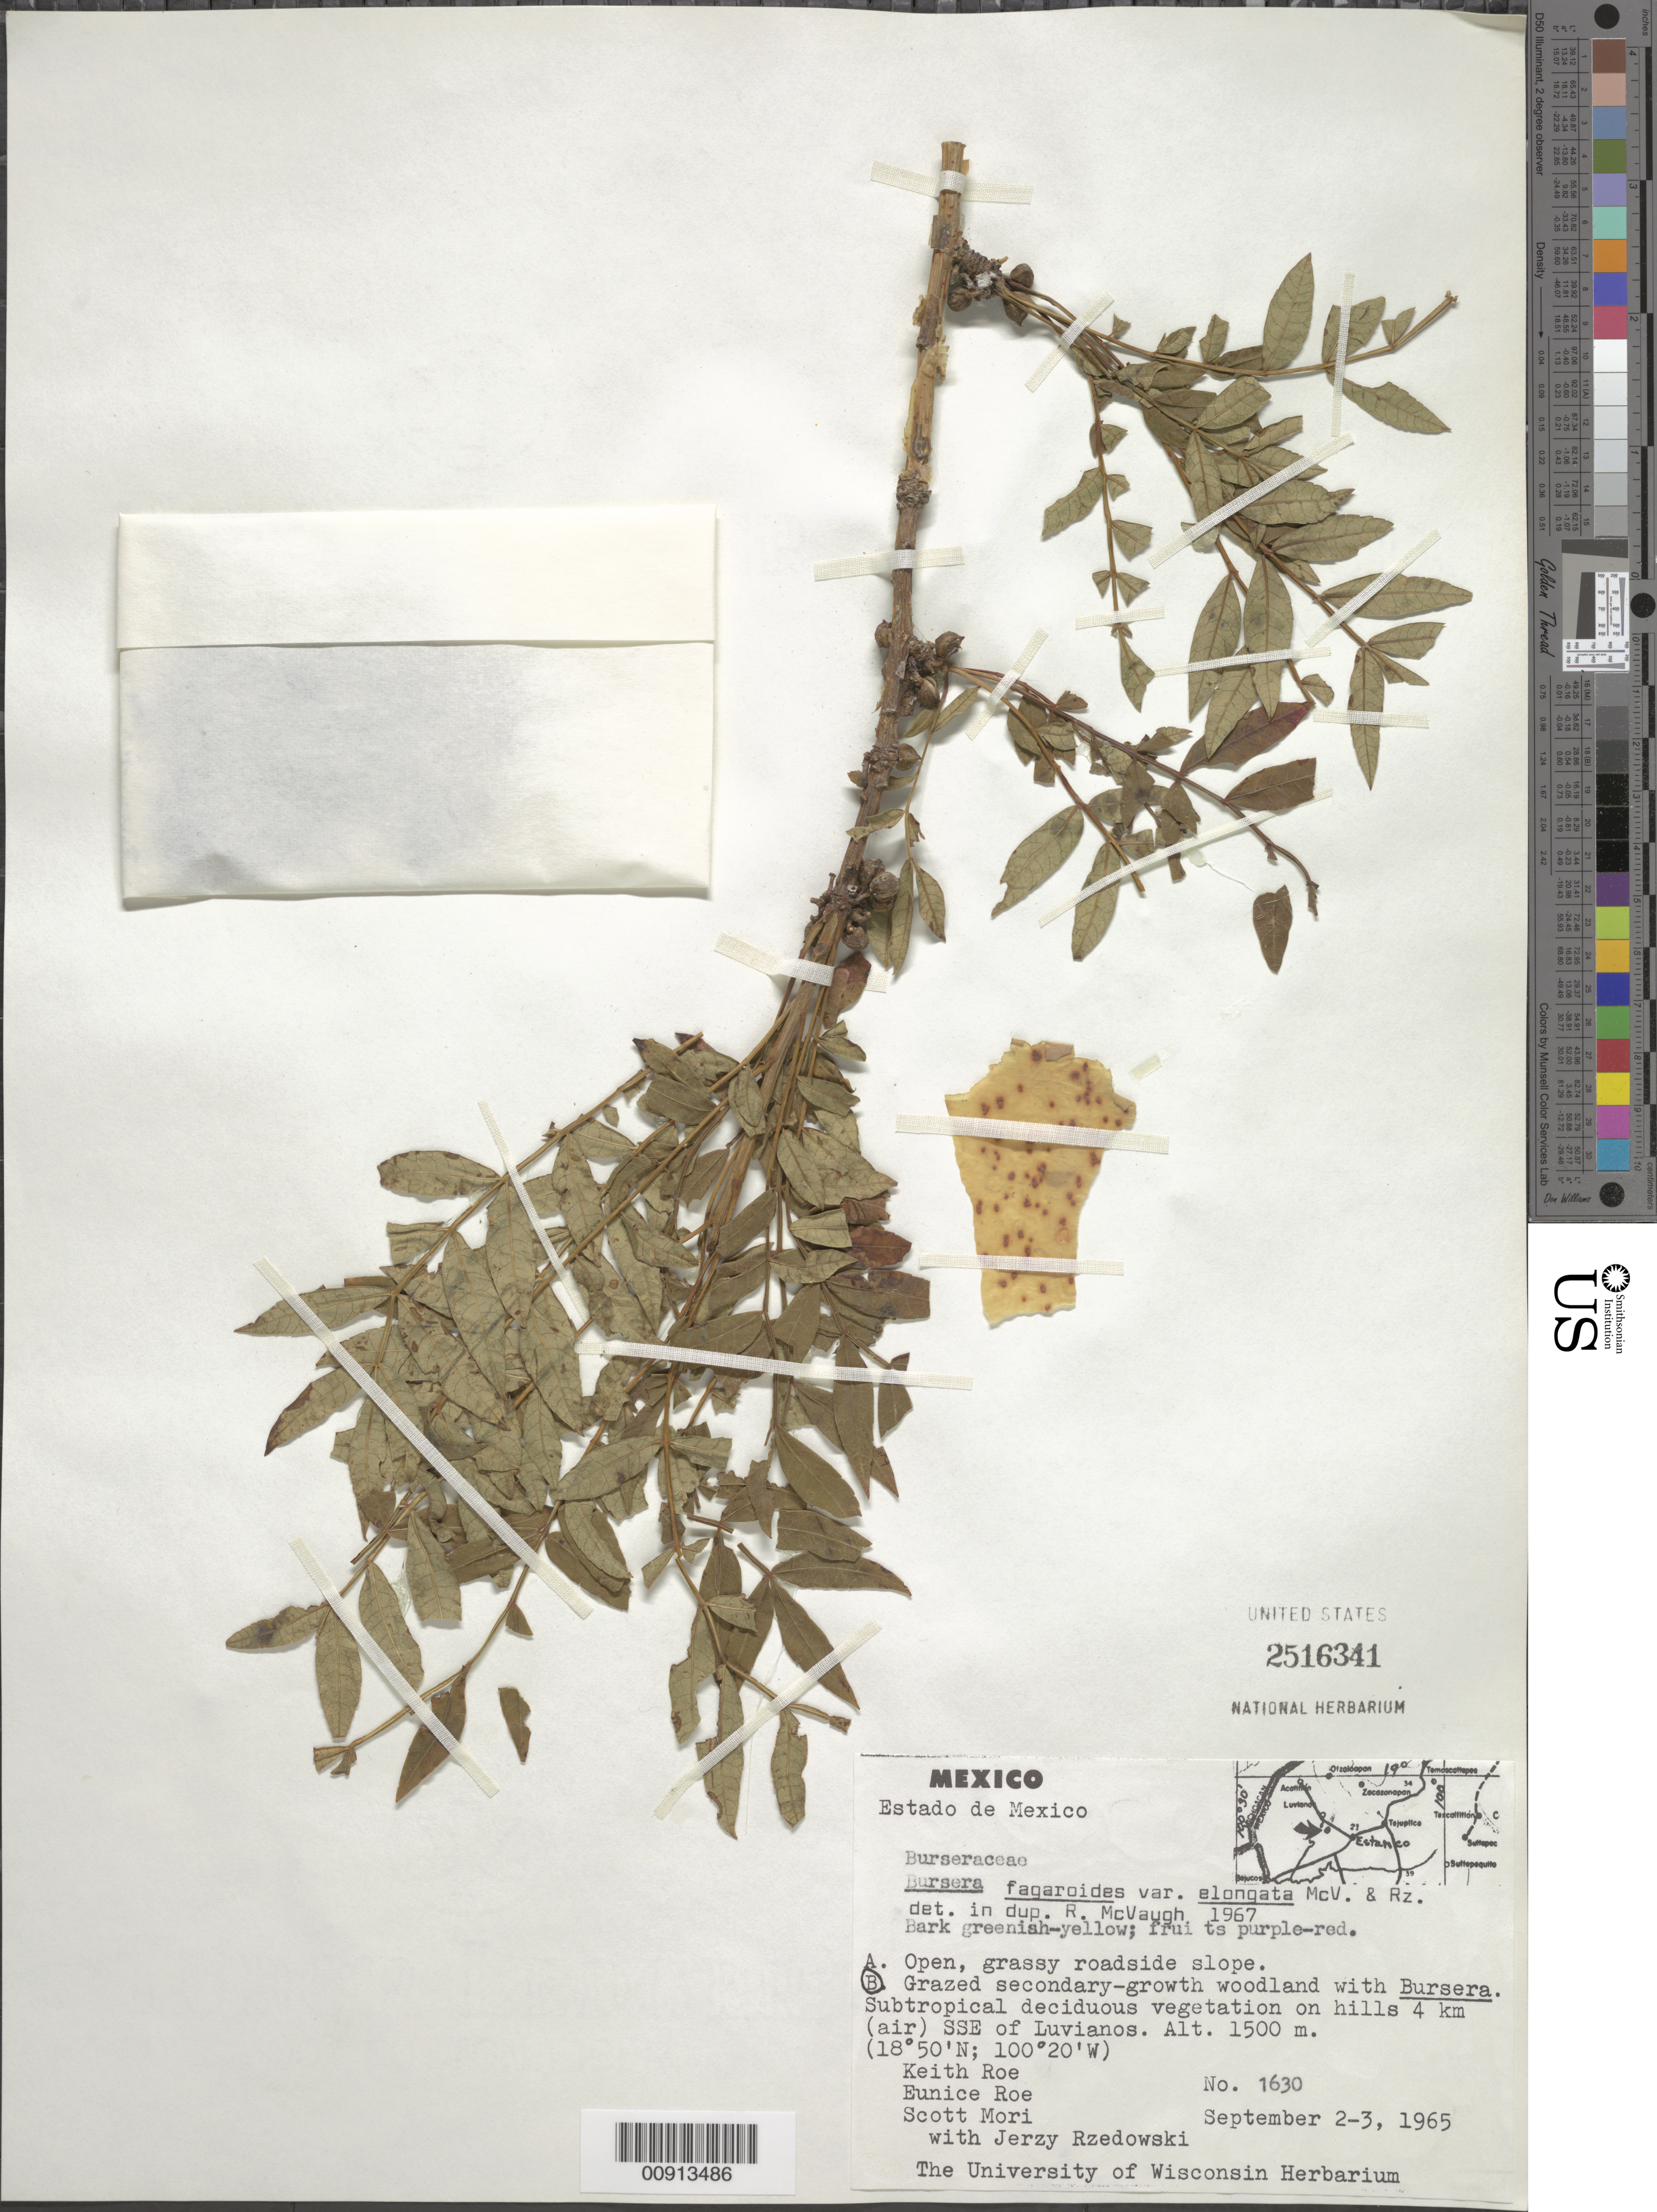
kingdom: Plantae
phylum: Tracheophyta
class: Magnoliopsida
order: Sapindales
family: Burseraceae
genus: Bursera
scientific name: Bursera fagaroides var. elongata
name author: (Kunth) Engl.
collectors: K. E. Roe, E. Roe, S. Mori & J. Rzedowski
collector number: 1630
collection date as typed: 02 Sep 1965 to 03 Sep 1965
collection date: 1965-09-02/1965-09-03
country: Mexico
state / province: México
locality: Estado de México: On hills 4 km (air) SSE of Luvianos.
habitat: Grazed secondary-growth woodland with Bursera. Subtropical deciduos vegetation on hills.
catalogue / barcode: US 2516341